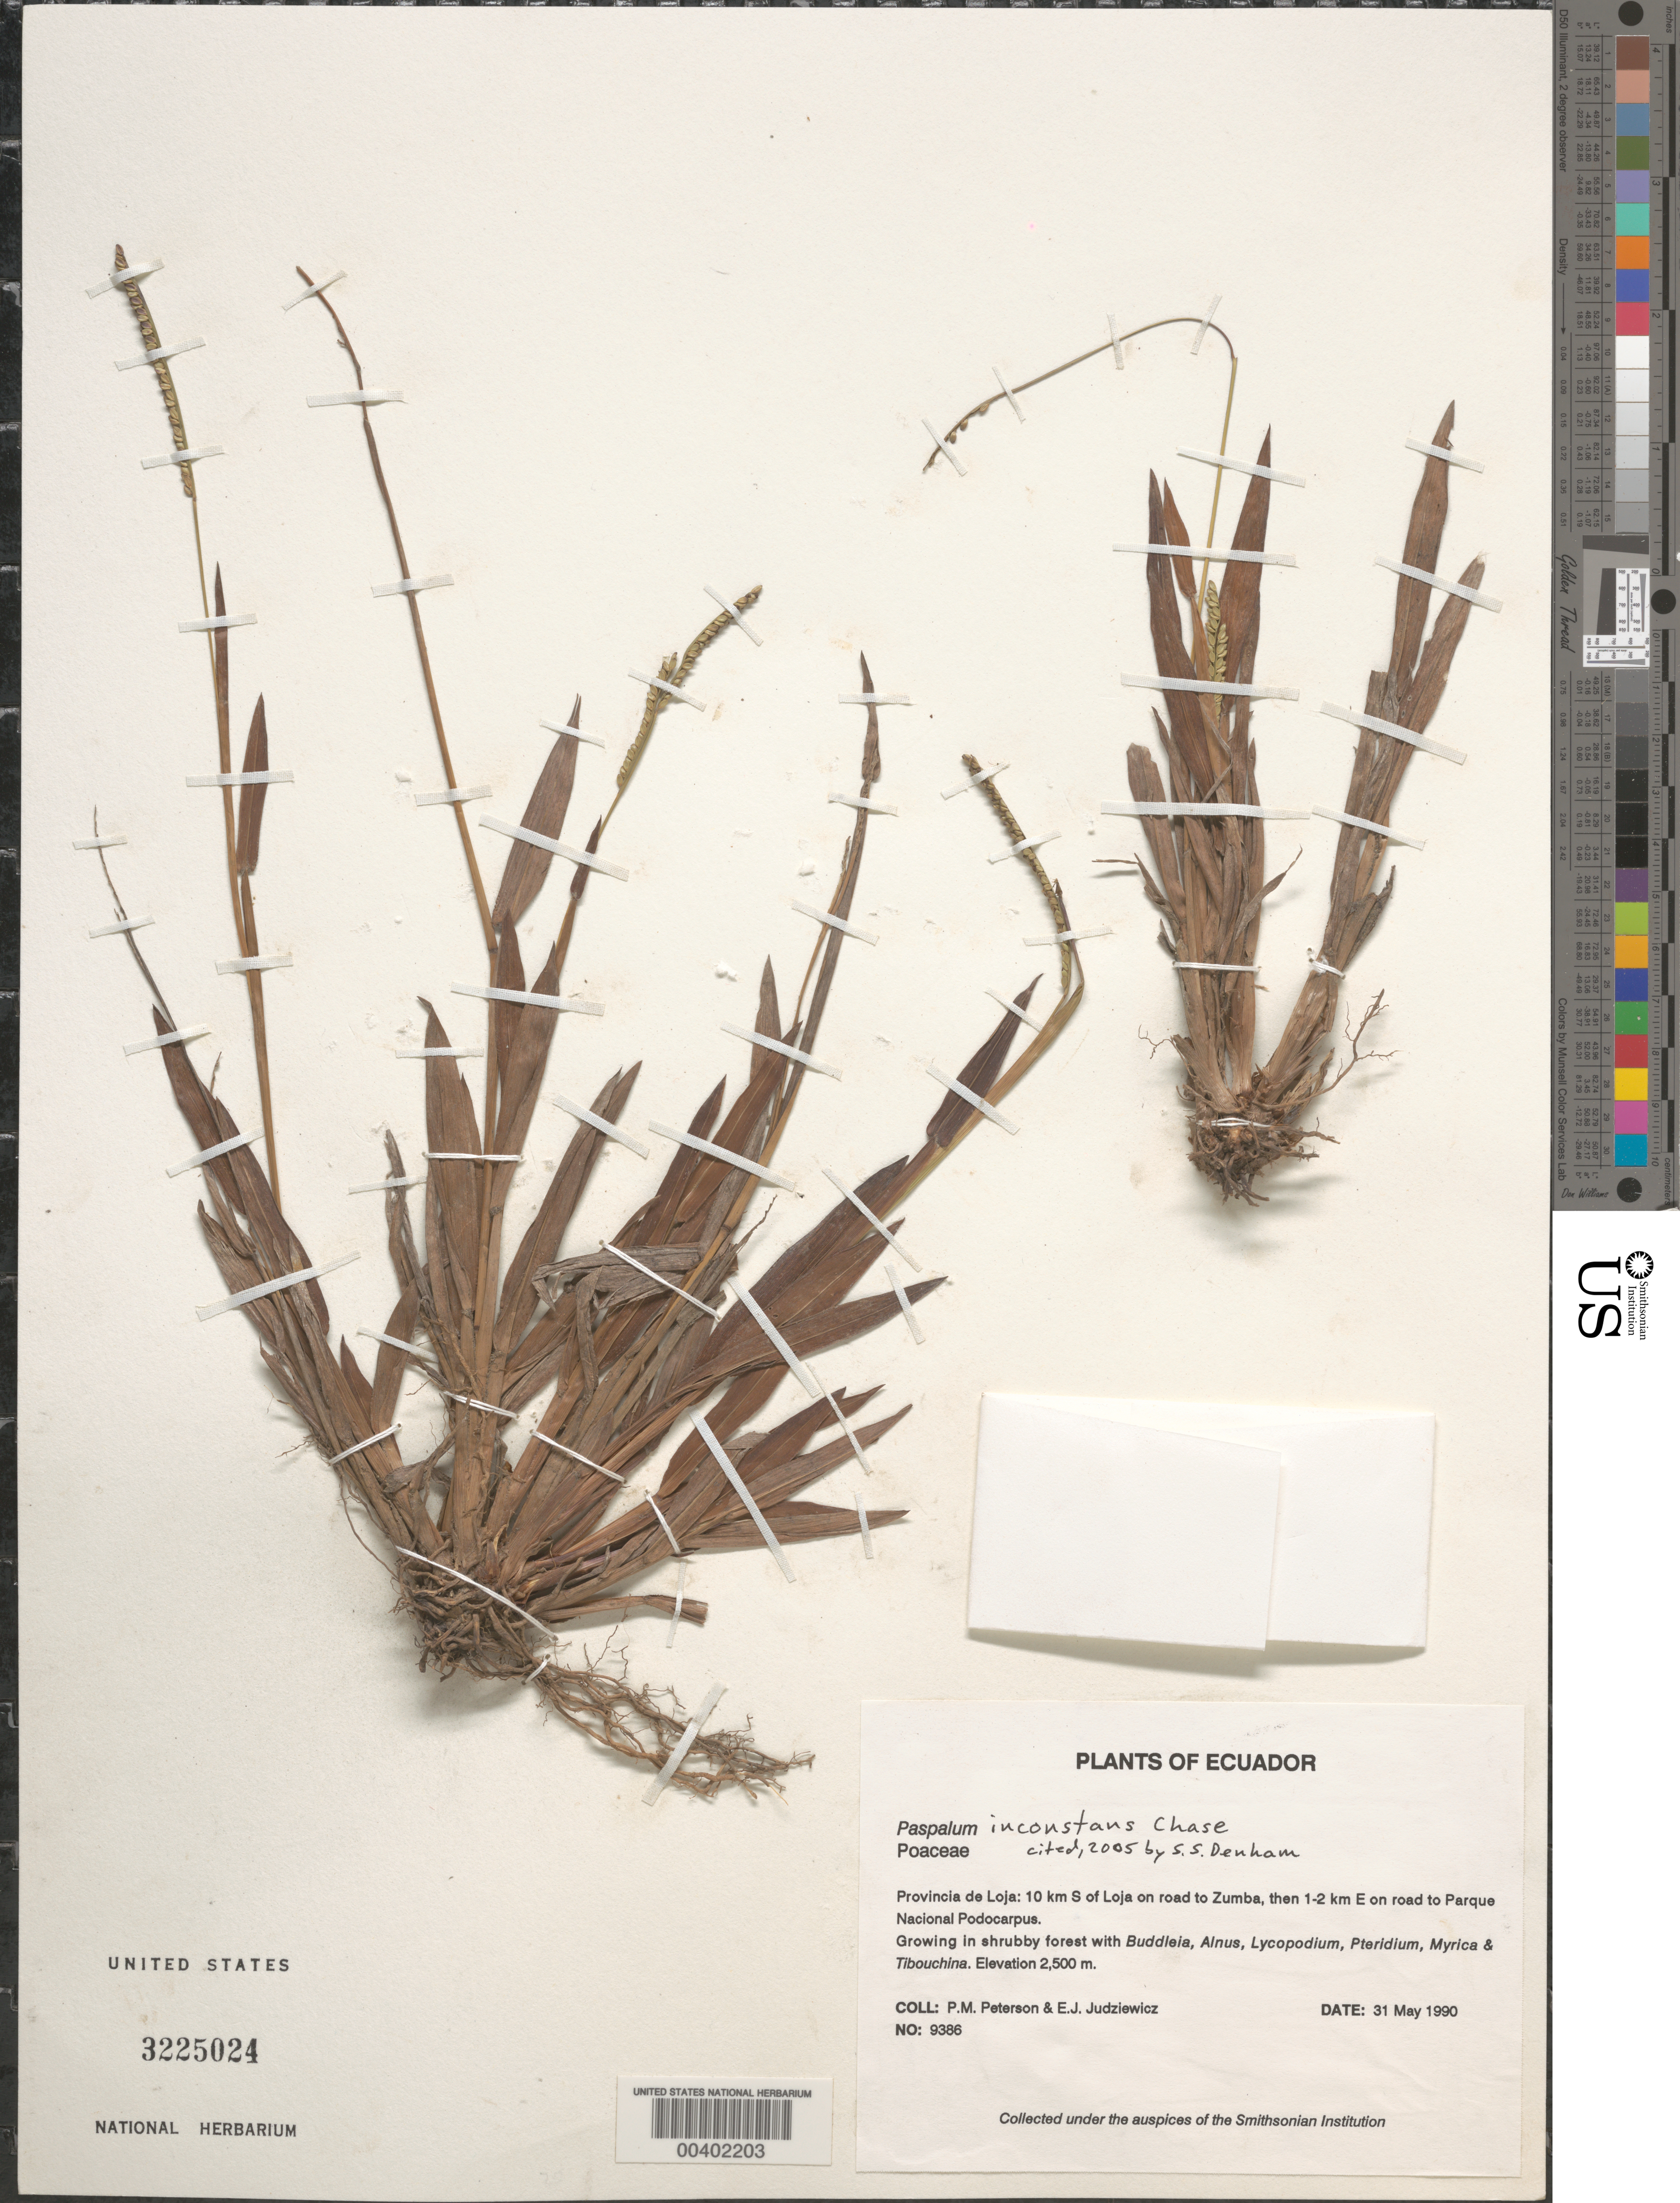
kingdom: Plantae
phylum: Tracheophyta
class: Liliopsida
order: Poales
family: Poaceae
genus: Paspalum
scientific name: Paspalum nutans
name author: Lam.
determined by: Renvoize, S. A.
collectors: P. M. Peterson & E. J. Judziewicz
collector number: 09386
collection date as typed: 31 May 1990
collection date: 1990-05-31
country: Ecuador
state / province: Loja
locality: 10 km S of Loja on road to Zumba, then 1-2 km E on road to Parque Nacional Podocarpus.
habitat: Growing in shrubby forest with Buddleia, Alnus, Lycopodium, Pteridium, Myrica & Tibouchina.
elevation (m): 2500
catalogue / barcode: US 3225024